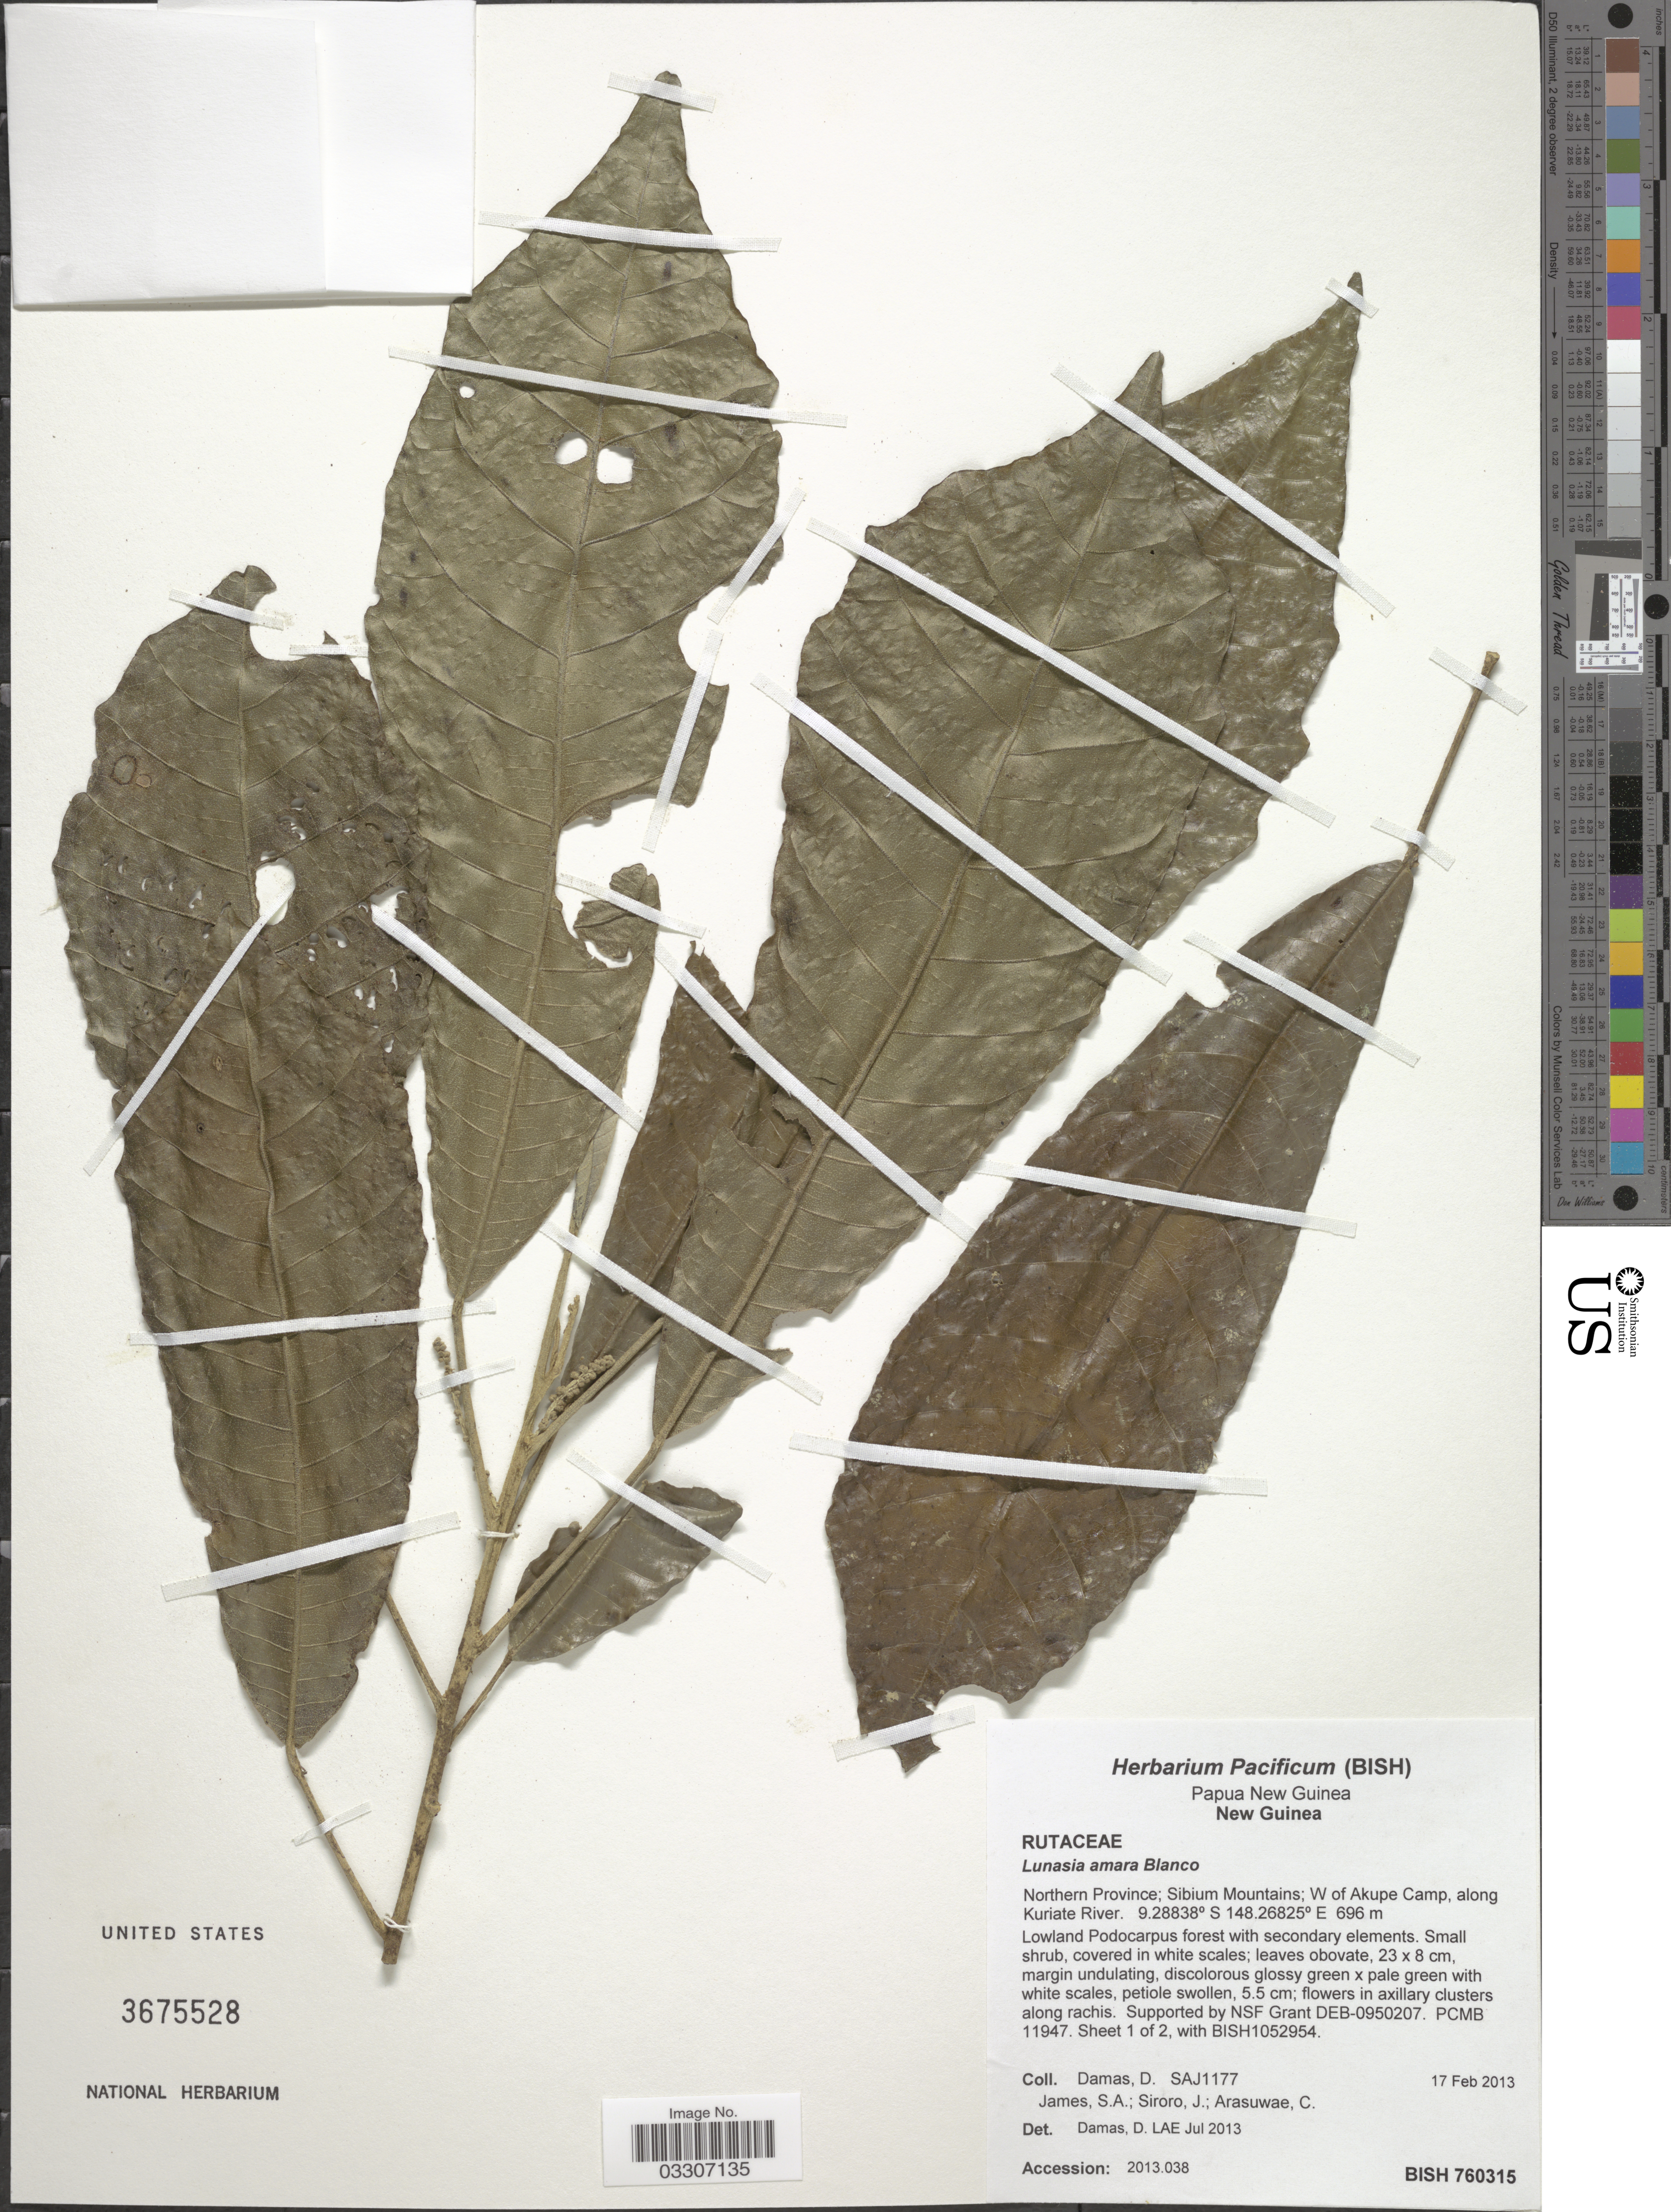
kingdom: Plantae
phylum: Tracheophyta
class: Magnoliopsida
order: Sapindales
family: Rutaceae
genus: Lunasia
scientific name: Lunasia amara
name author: Blanco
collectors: D. Damas, S. James, J. Siroro & C. Arasuwae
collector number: SAJ1177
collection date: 2013-02-17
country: Papua New Guinea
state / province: Northern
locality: New Guinea. Sibium Mountains; W of Akupe Camp, along Kuriate River.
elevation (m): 696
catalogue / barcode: US 3675528